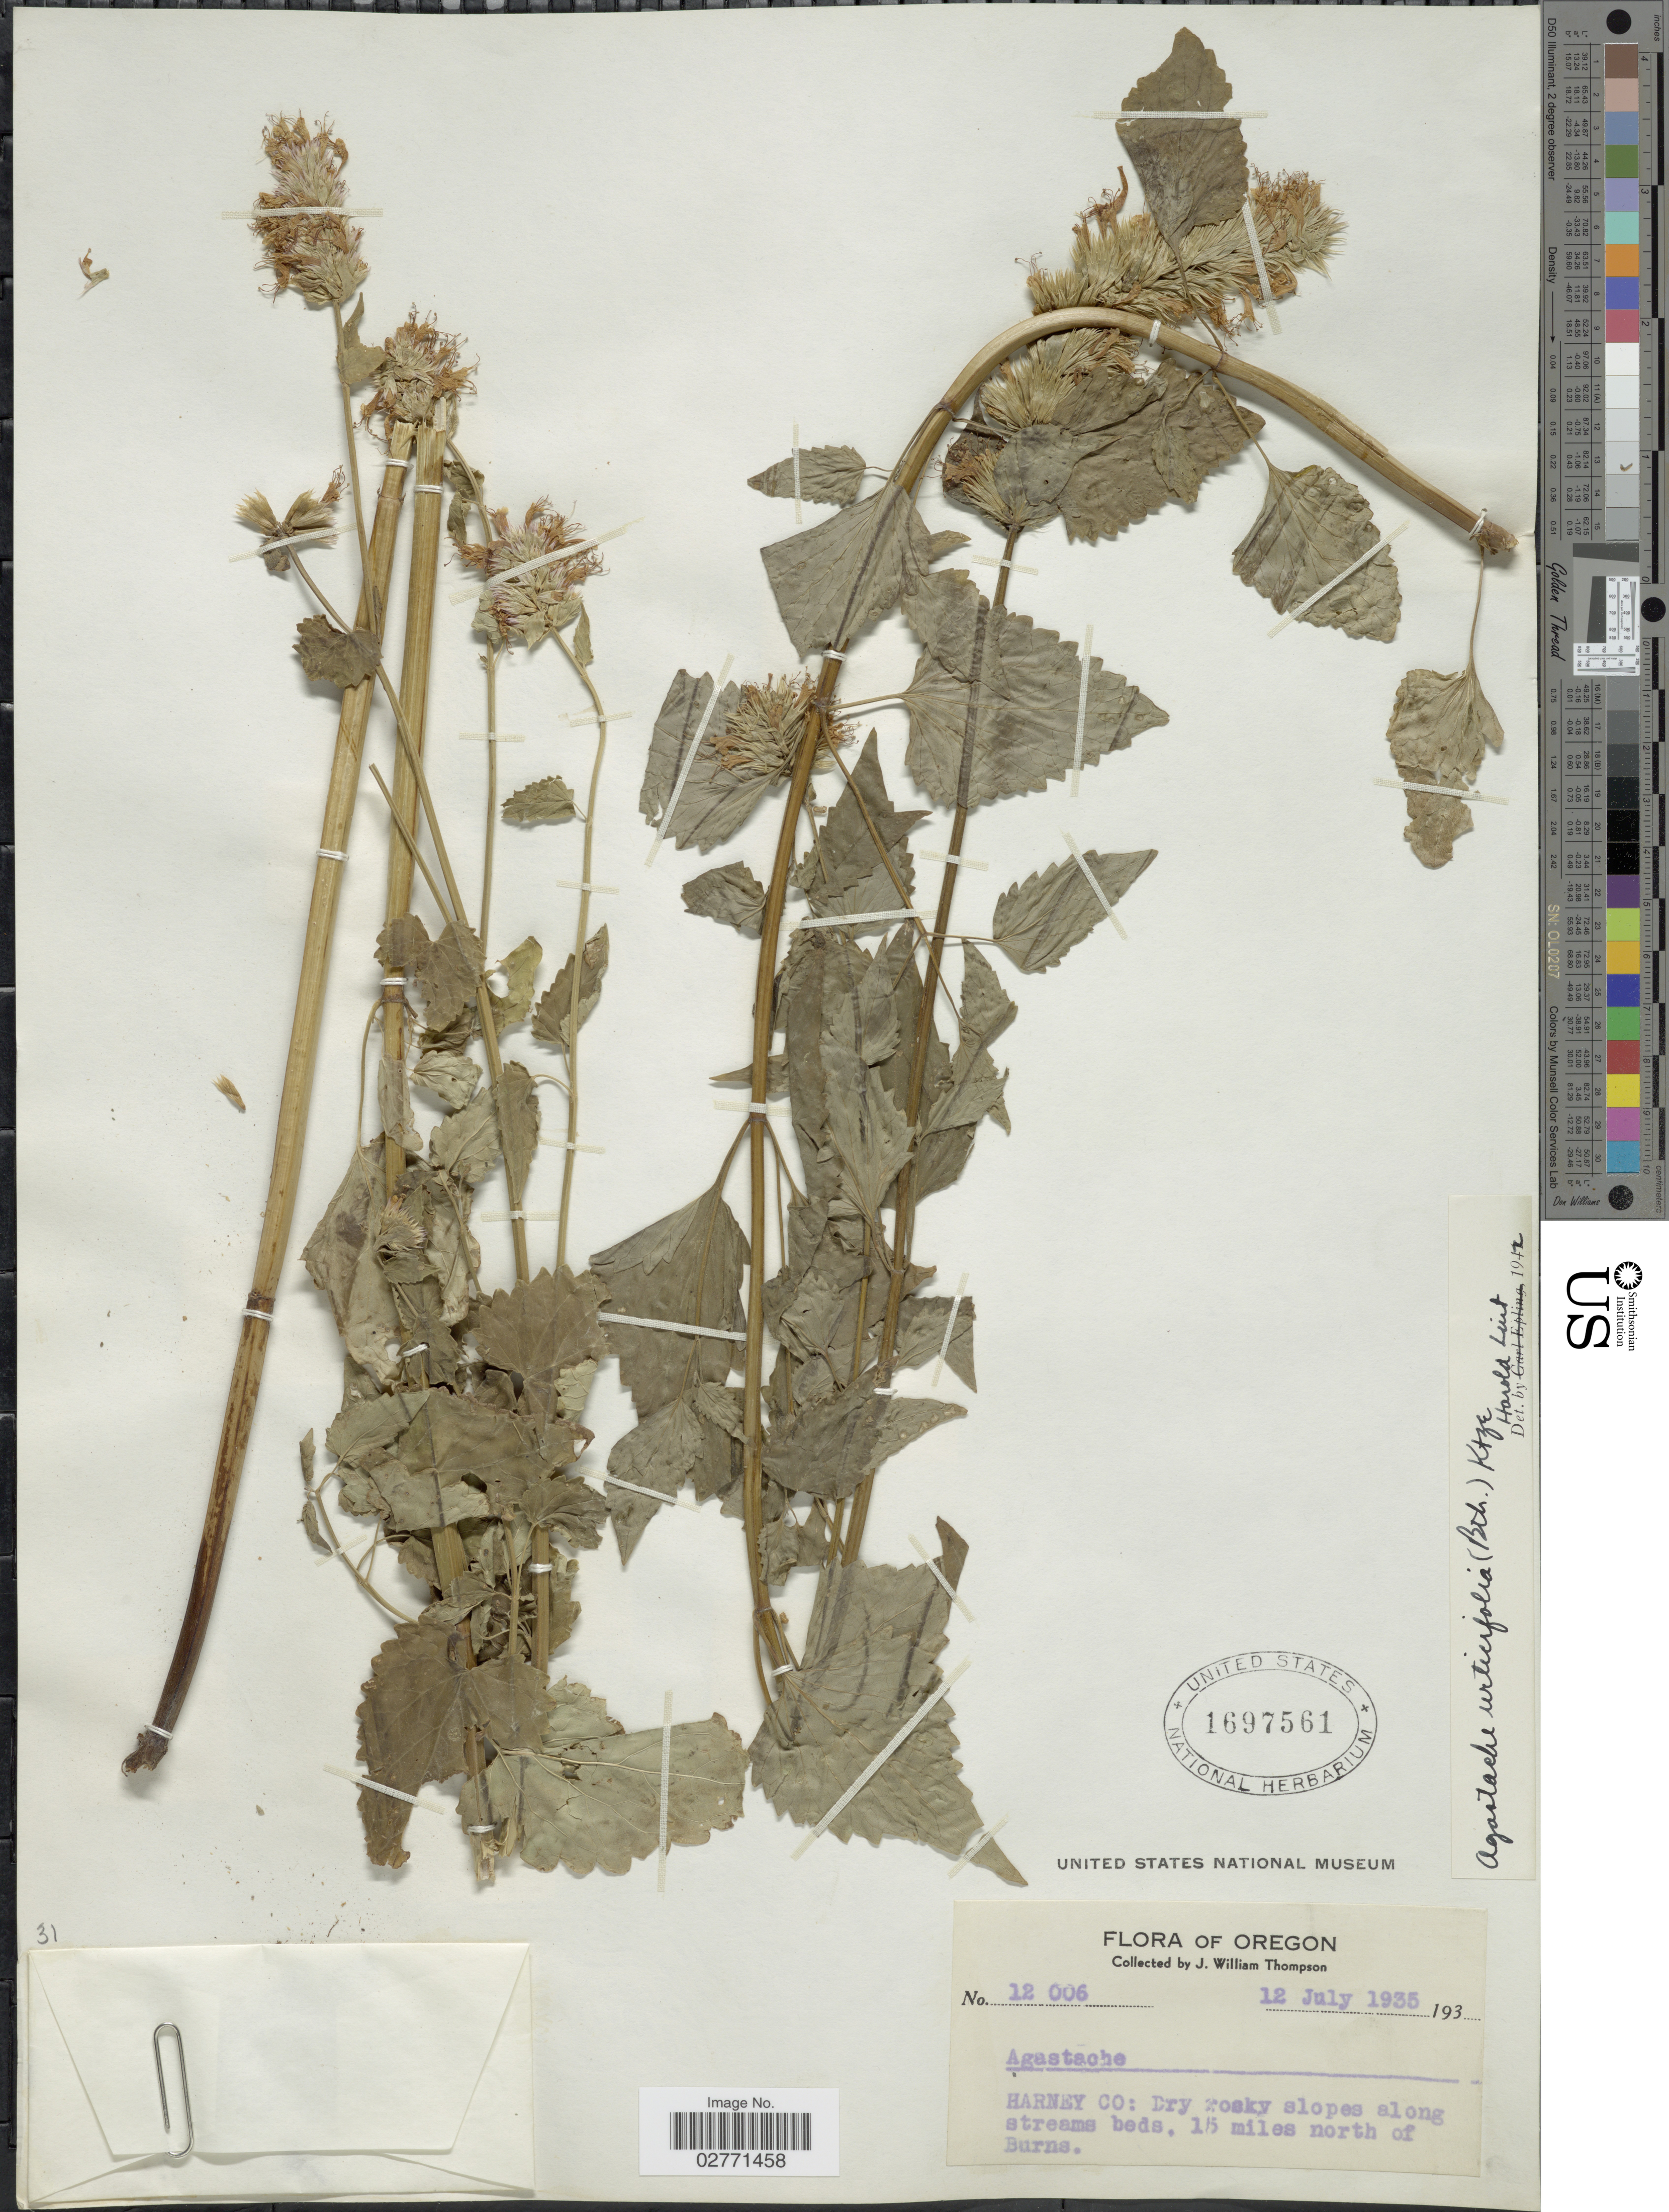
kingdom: Plantae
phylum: Tracheophyta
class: Magnoliopsida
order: Lamiales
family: Lamiaceae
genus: Agastache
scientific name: Agastache urticifolia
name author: (Benth.) Kuntze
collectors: J. W. Thompson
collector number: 12006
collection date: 1935-07-12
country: United States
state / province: Oregon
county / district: Harney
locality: Harney Co: Dry rocky slopes along streams beds. 15 miles north of Burns.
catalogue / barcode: US 1697561